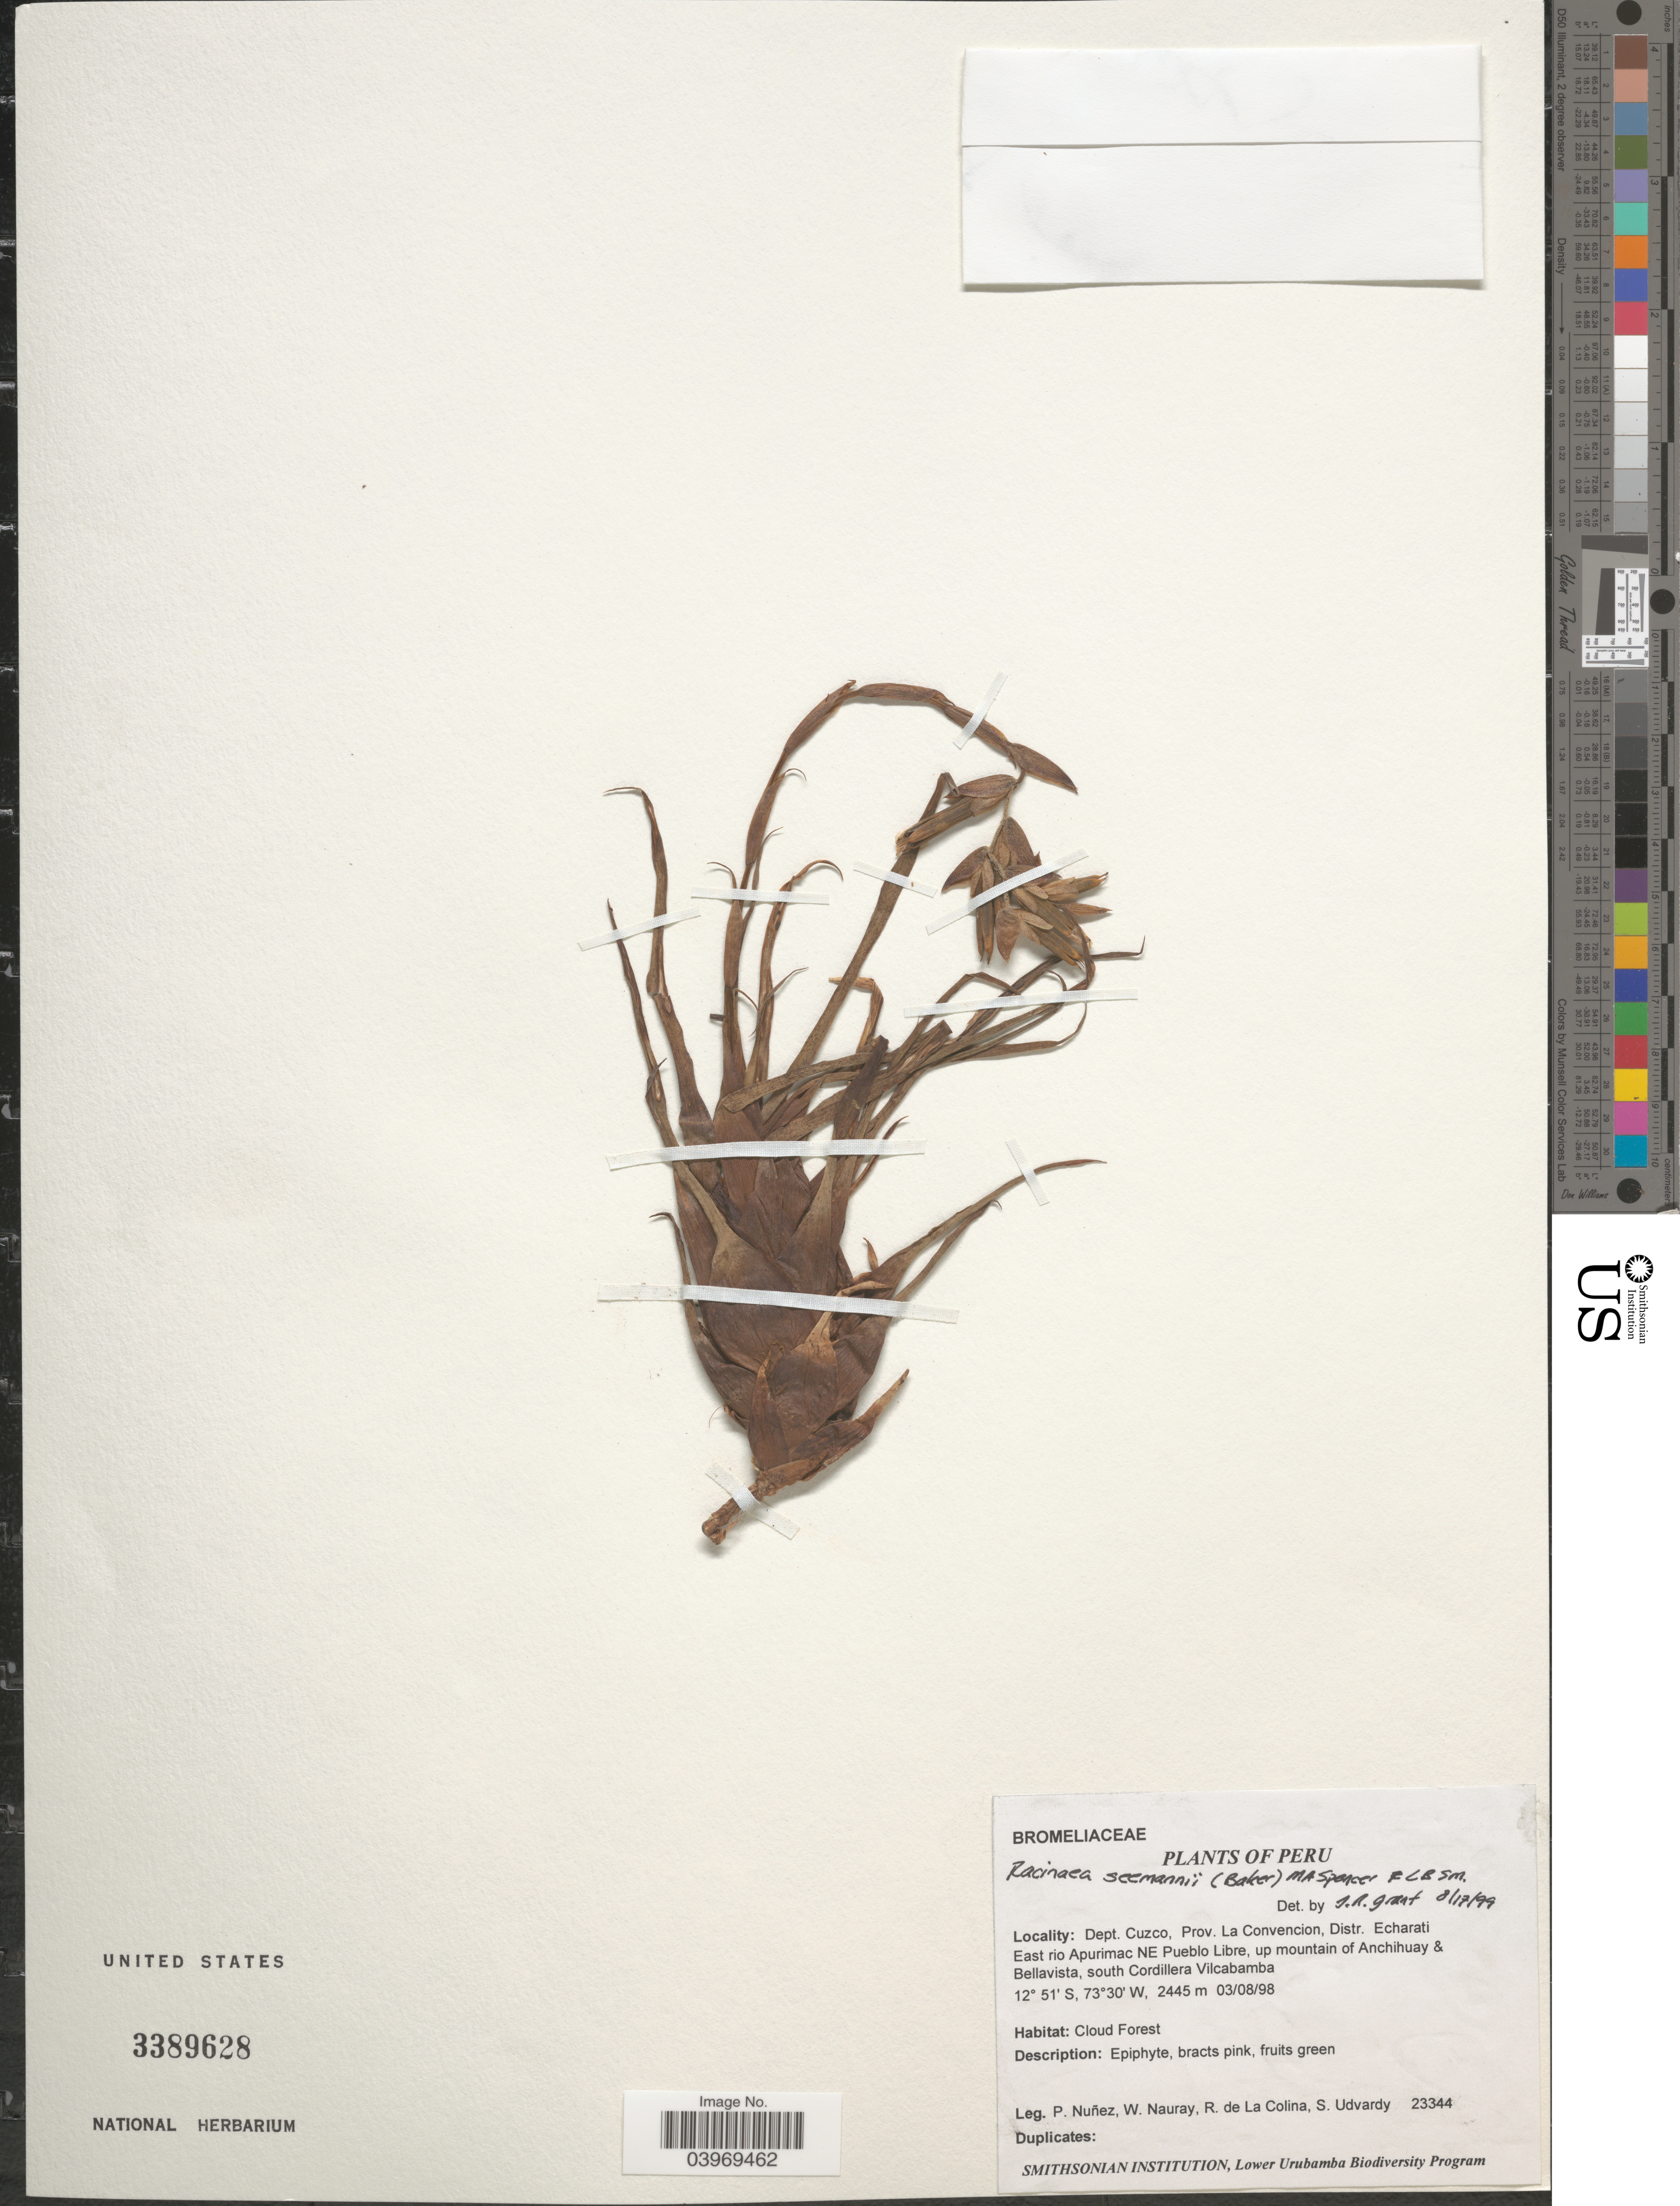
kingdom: Plantae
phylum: Tracheophyta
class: Liliopsida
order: Poales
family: Bromeliaceae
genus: Racinaea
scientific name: Racinaea seemannii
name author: (Baker) M.A. Spencer & L.B. Sm.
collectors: P. Nuñez V., W. Nauray, R. Colina & S. Udvardy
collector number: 23344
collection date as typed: Transcribed d/m/y: 3/8/98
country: Peru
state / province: Cusco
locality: Dept. Cuzco, Prov. La Convencion, Distr. Echarati. East rio Apurimac NE Pueblo Libre, up mountain of Anchihuay & Bellavista, south Cordillera Vilcabamba.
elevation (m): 2445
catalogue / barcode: US 3389628